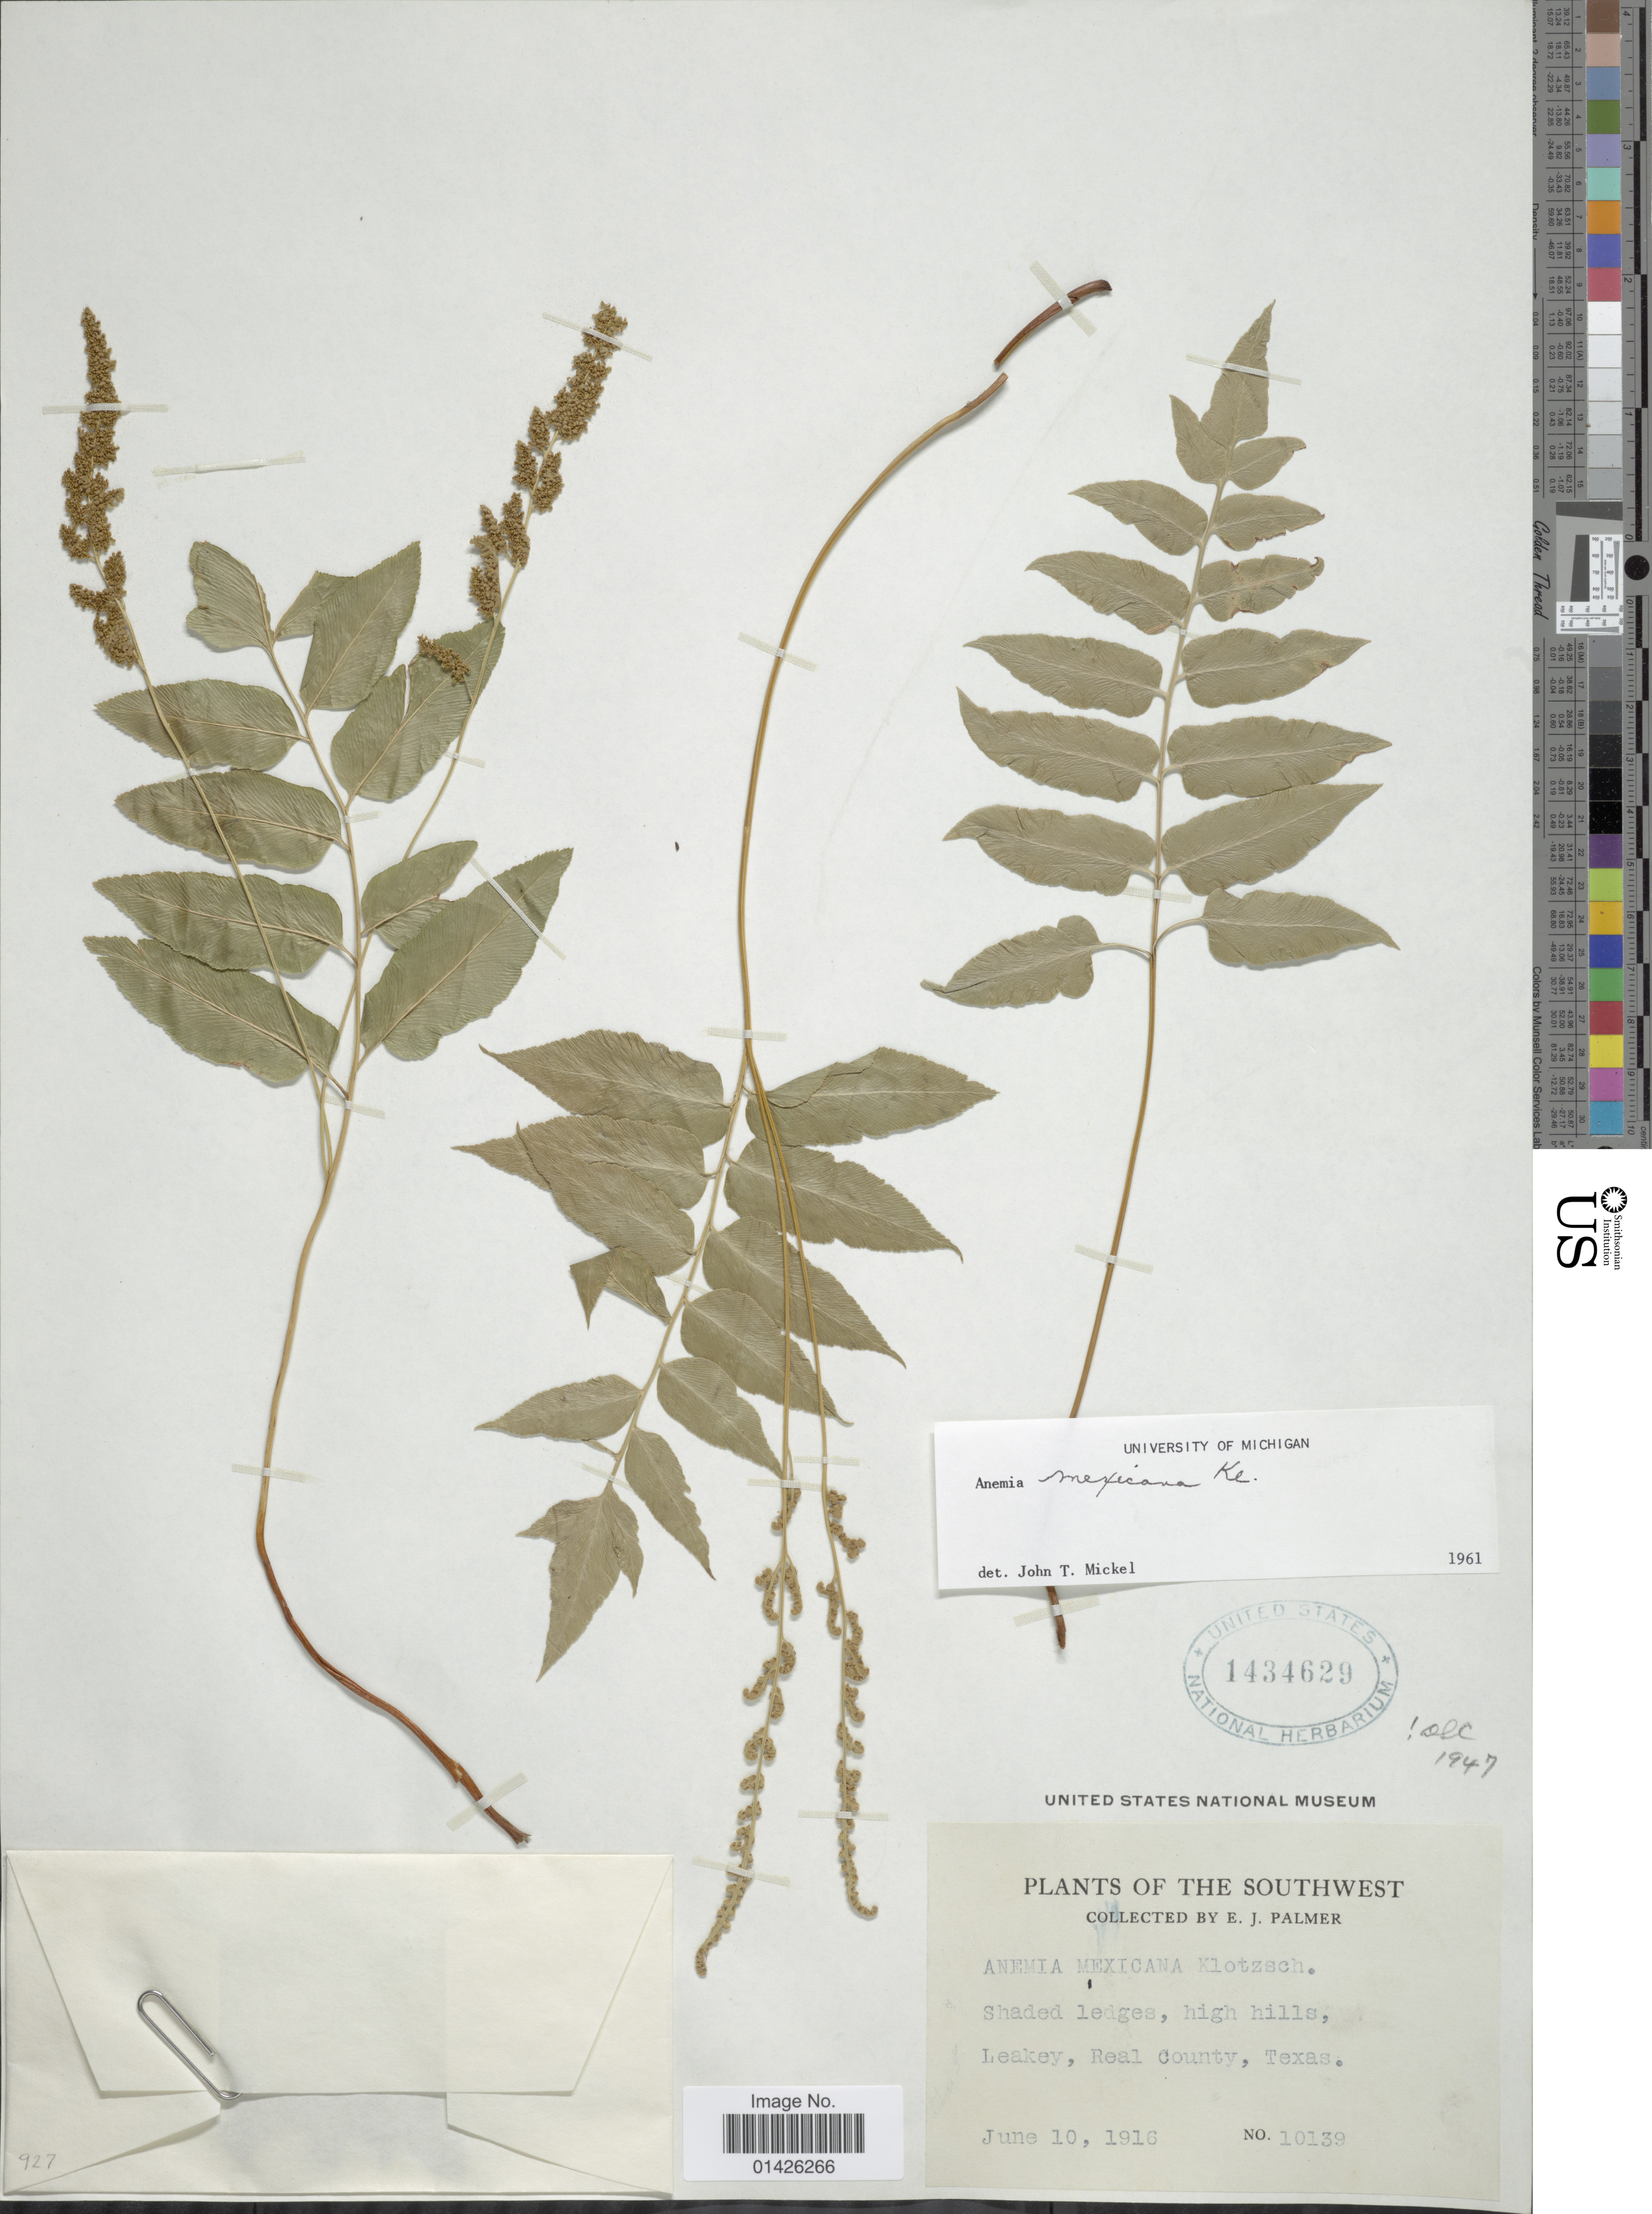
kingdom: Plantae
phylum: Tracheophyta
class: Polypodiopsida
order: Schizaeales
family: Anemiaceae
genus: Anemia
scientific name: Anemia mexicana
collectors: E. J. Palmer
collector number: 10139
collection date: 1916-06-10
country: United States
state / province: Texas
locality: The Southwest, leakey, Real County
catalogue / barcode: US 1434629